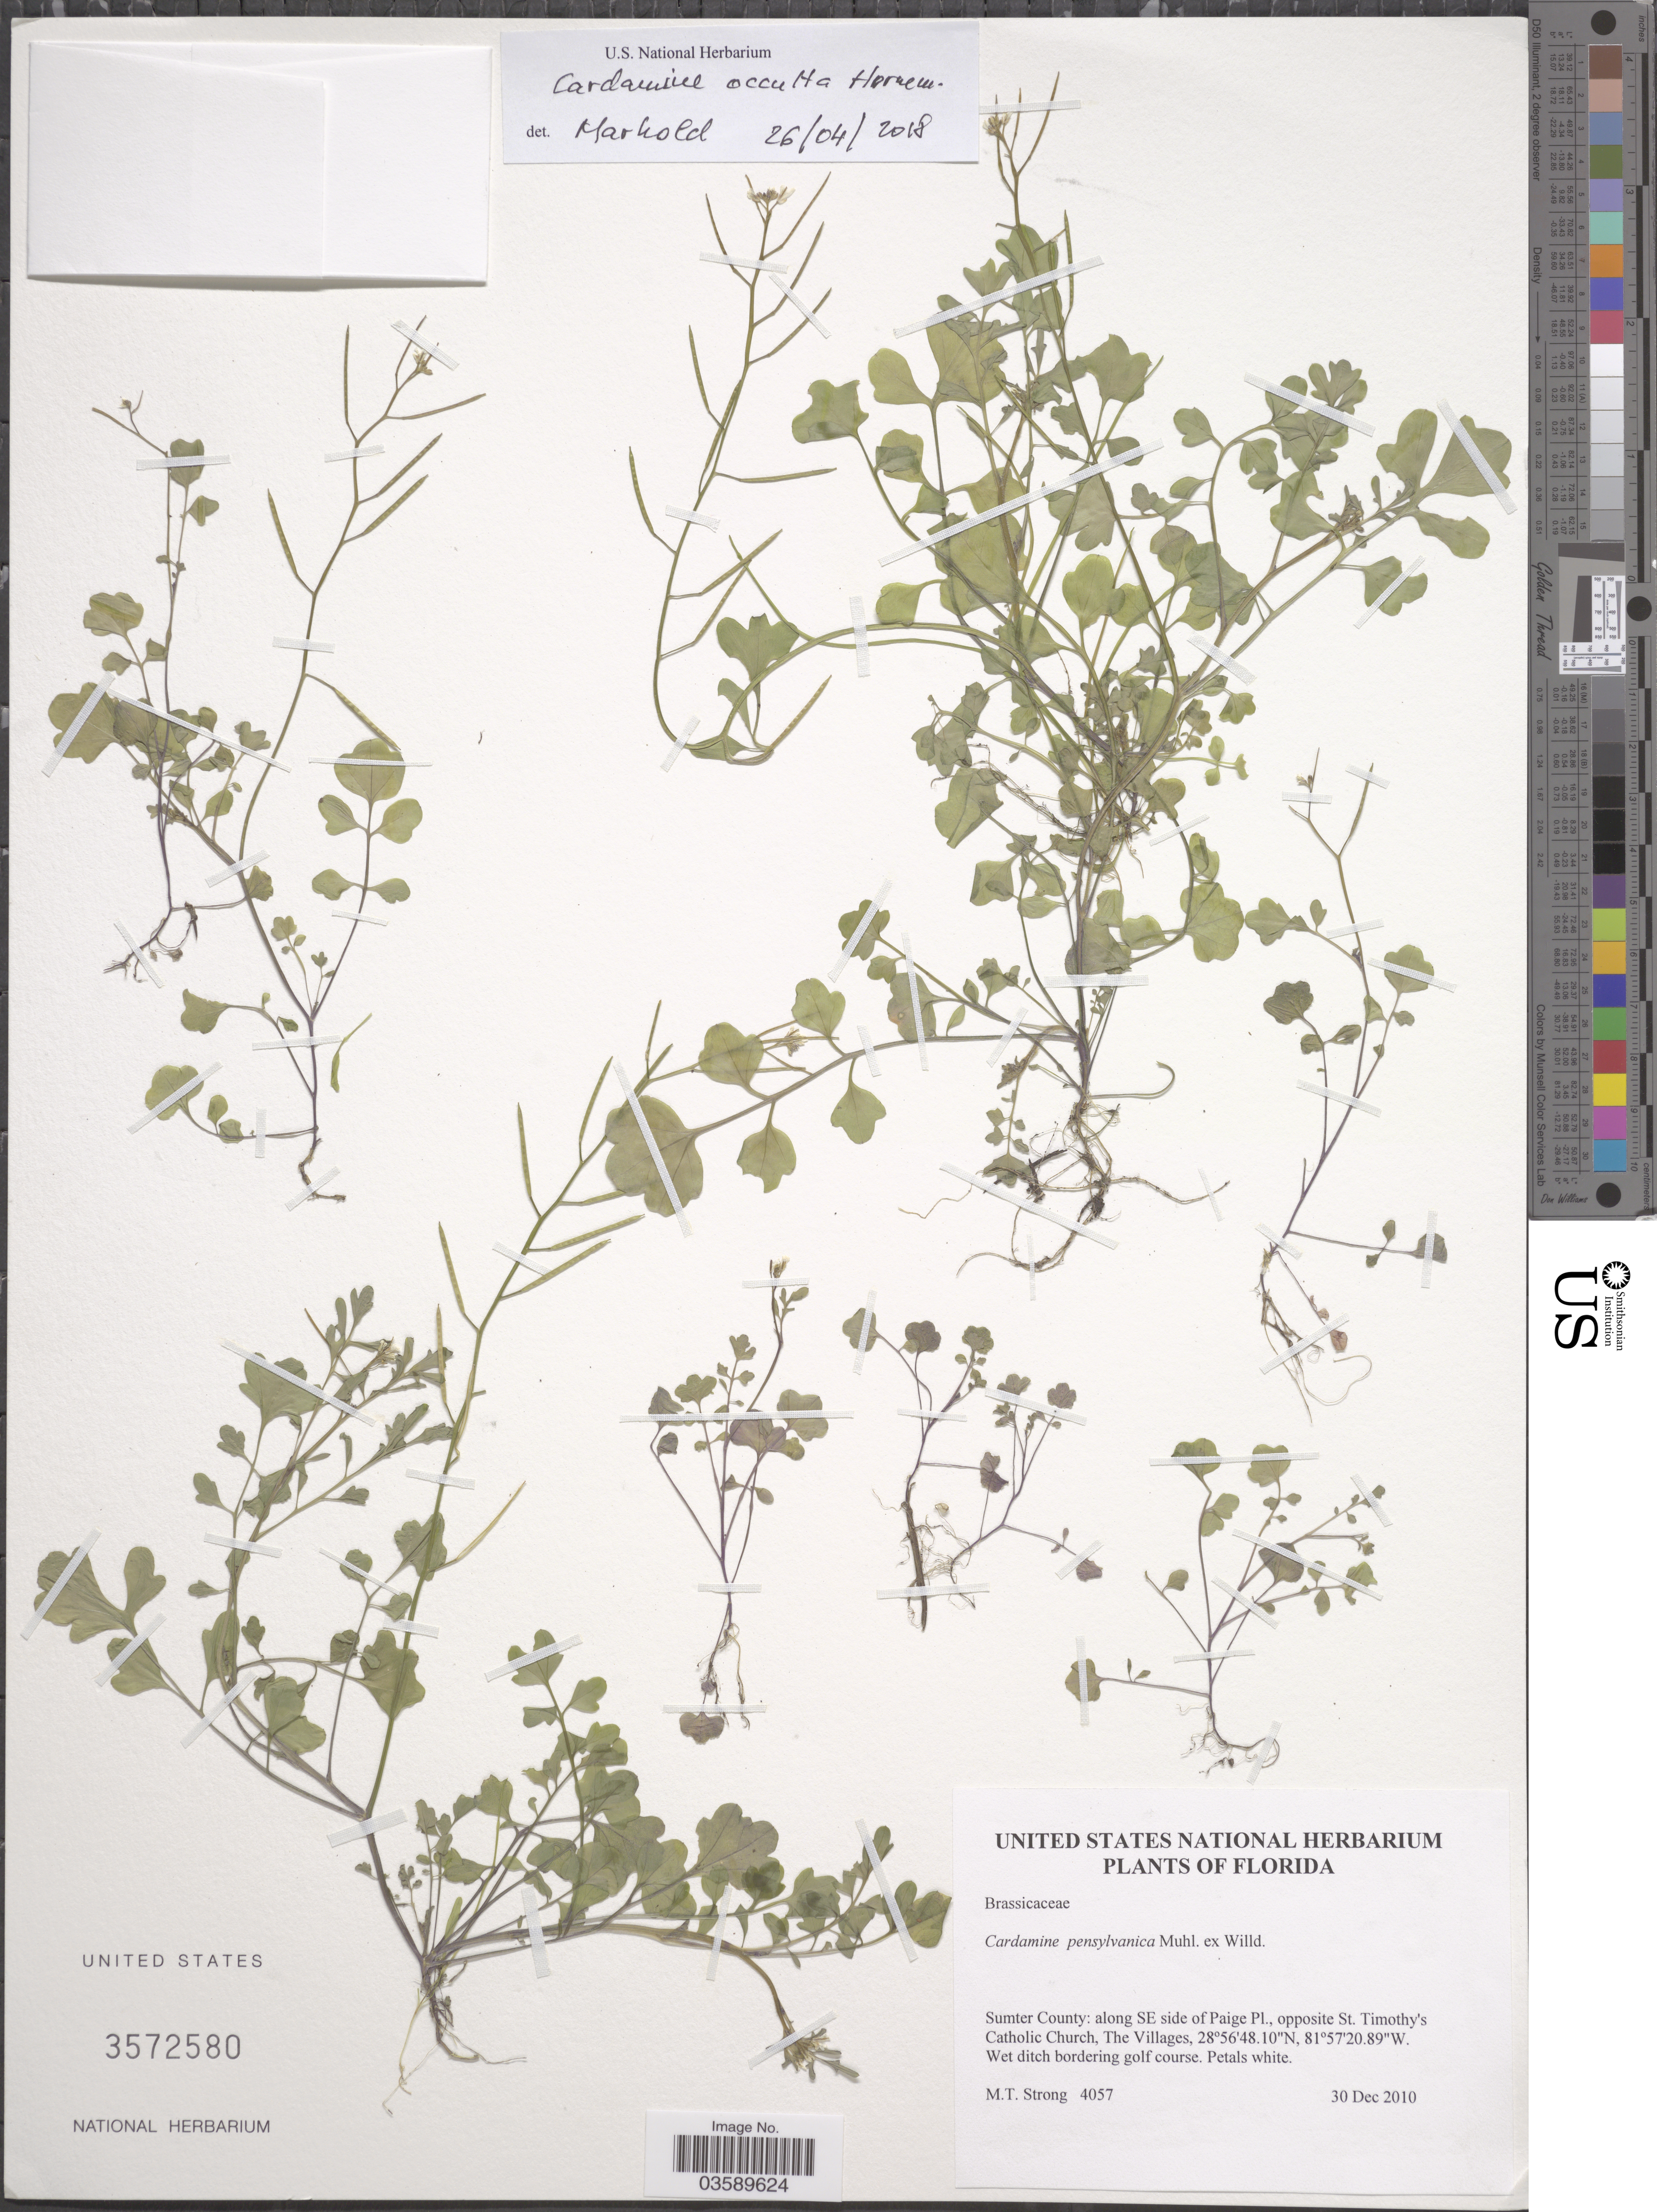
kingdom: Plantae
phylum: Tracheophyta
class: Magnoliopsida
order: Brassicales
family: Brassicaceae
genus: Cardamine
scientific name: Cardamine occulta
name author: Hornem.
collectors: M. T. Strong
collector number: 4057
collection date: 2010-12-30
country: United States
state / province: Florida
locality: Sumter County: along SE side of Paige Pl., opposite St. Timothy's Catholic Church, The Villages. Wet ditch bordering golf course.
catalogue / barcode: US 3572580